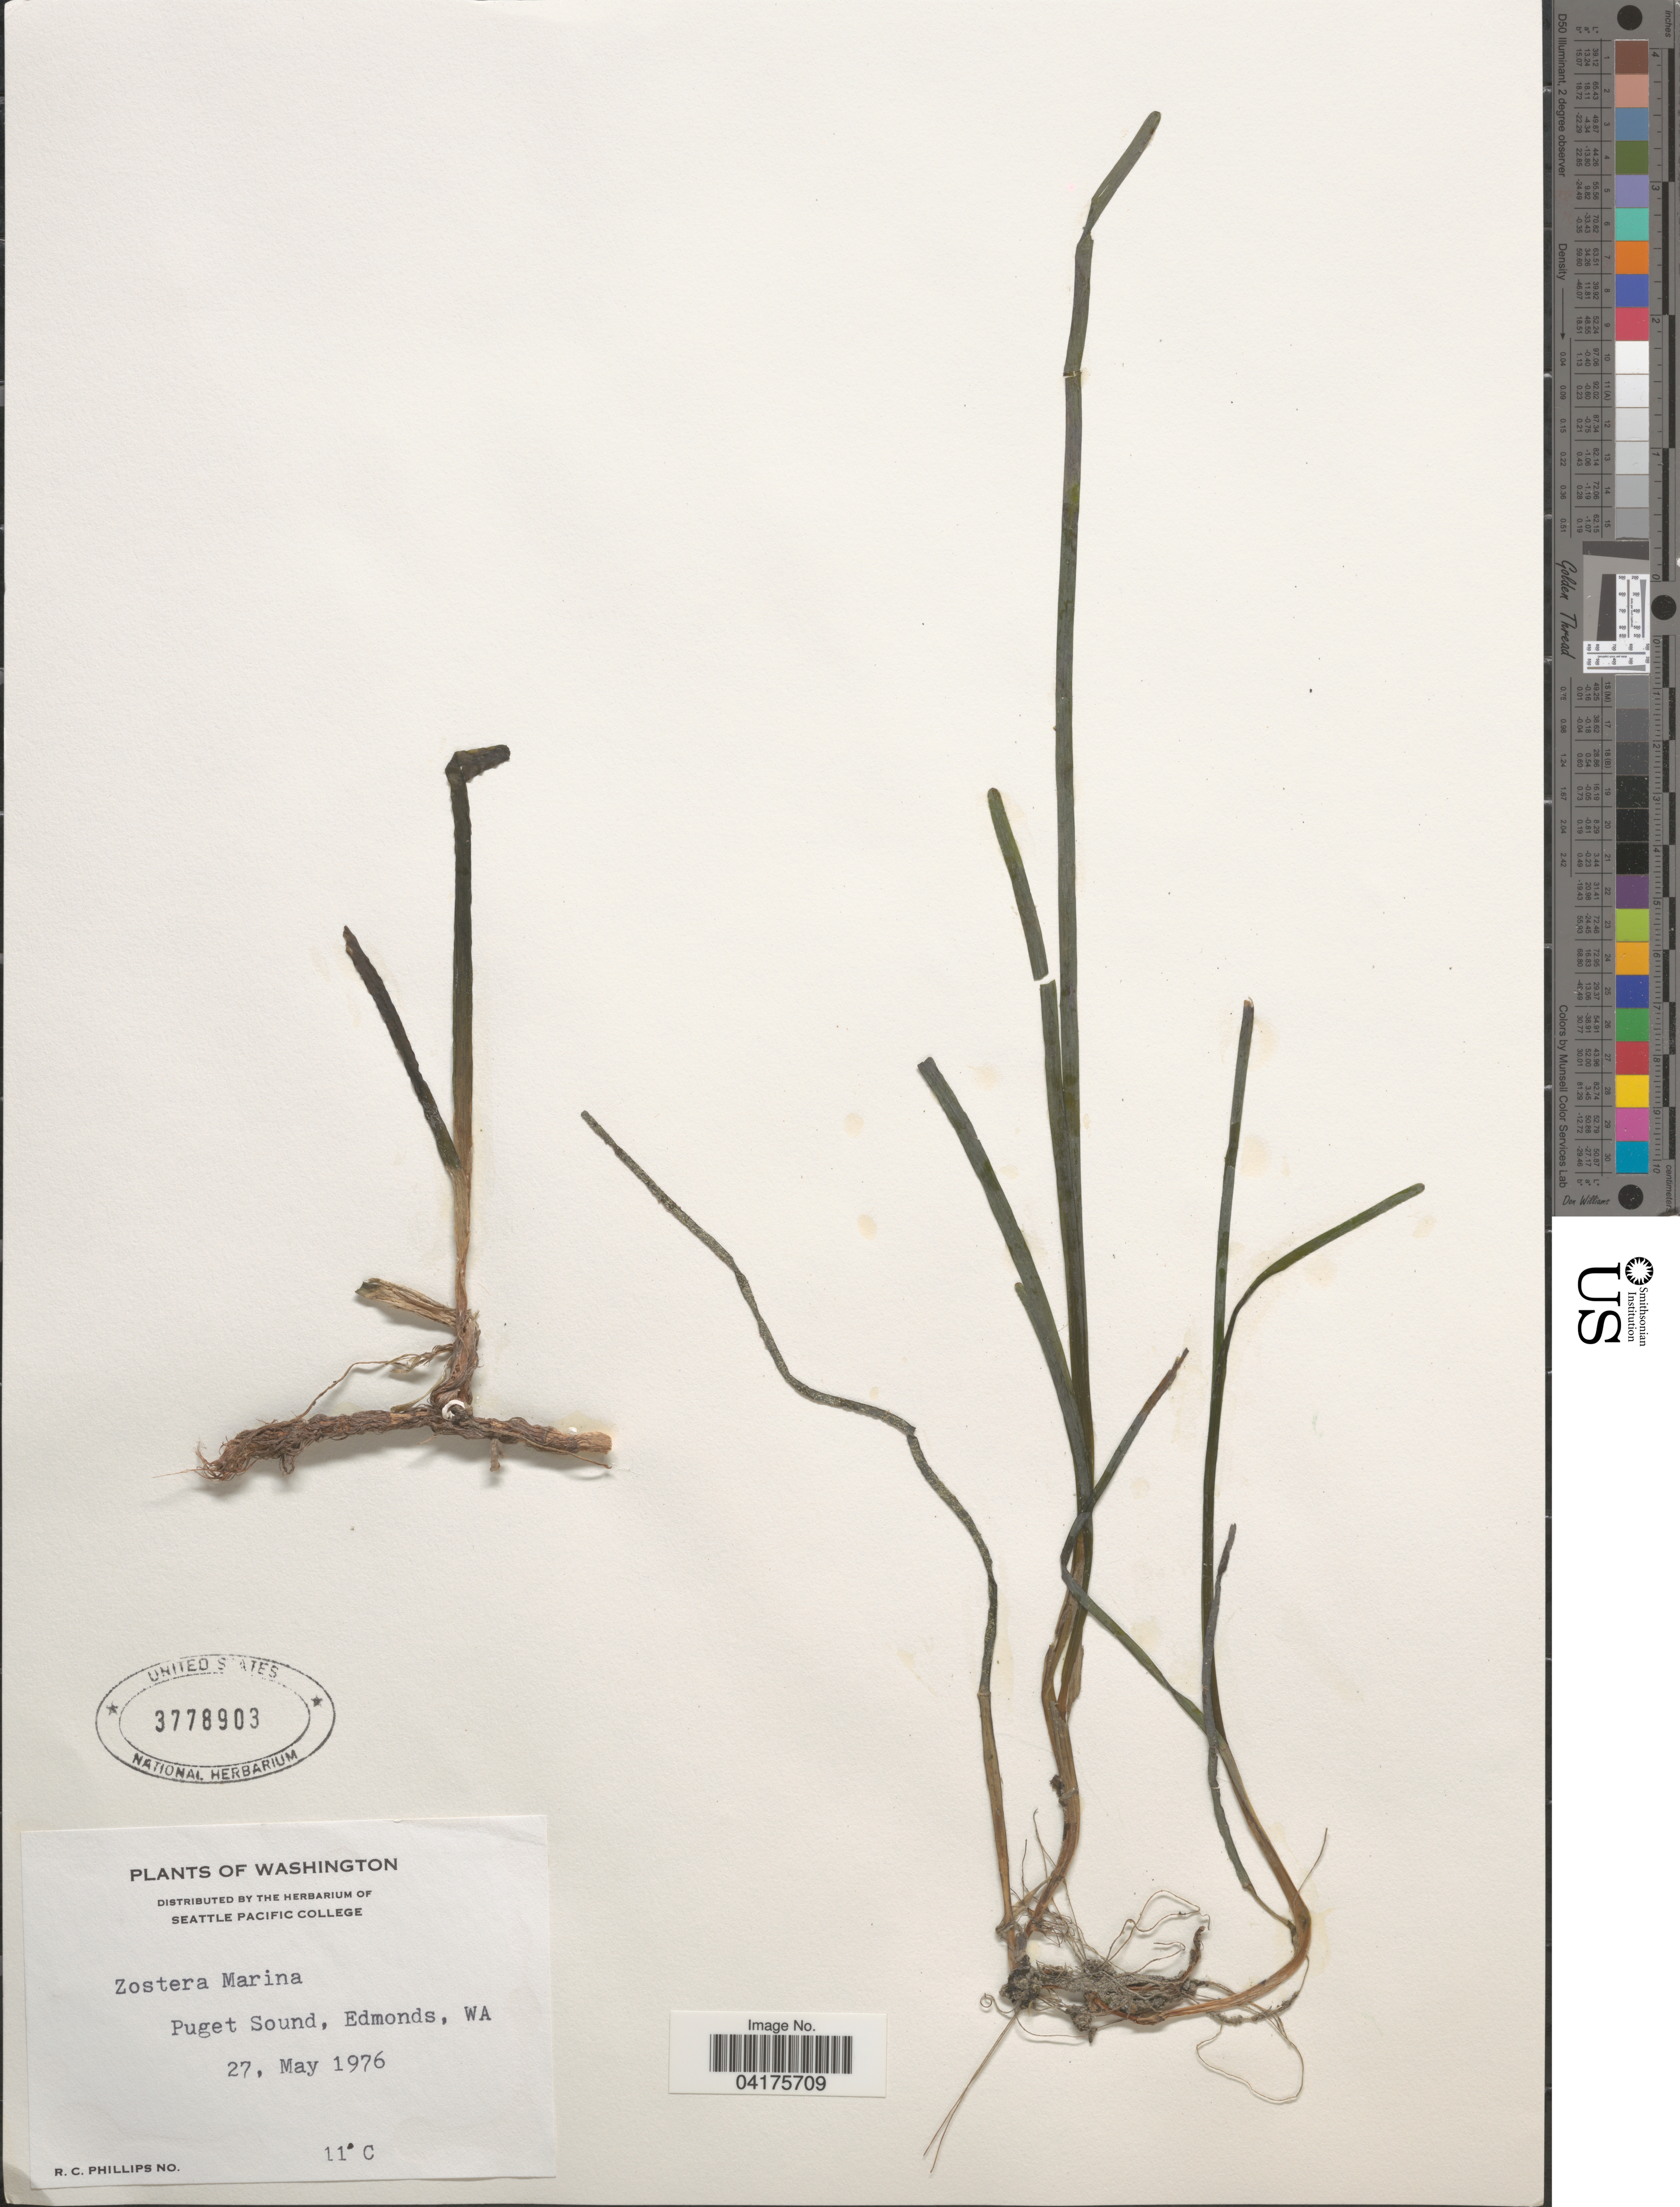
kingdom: Plantae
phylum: Tracheophyta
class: Liliopsida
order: Alismatales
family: Zosteraceae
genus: Zostera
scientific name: Zostera marina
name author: L.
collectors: R. C. Phillips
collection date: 1976-05-27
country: United States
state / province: Washington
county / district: King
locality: Puget Sound, Edmonds.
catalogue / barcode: US 3778903